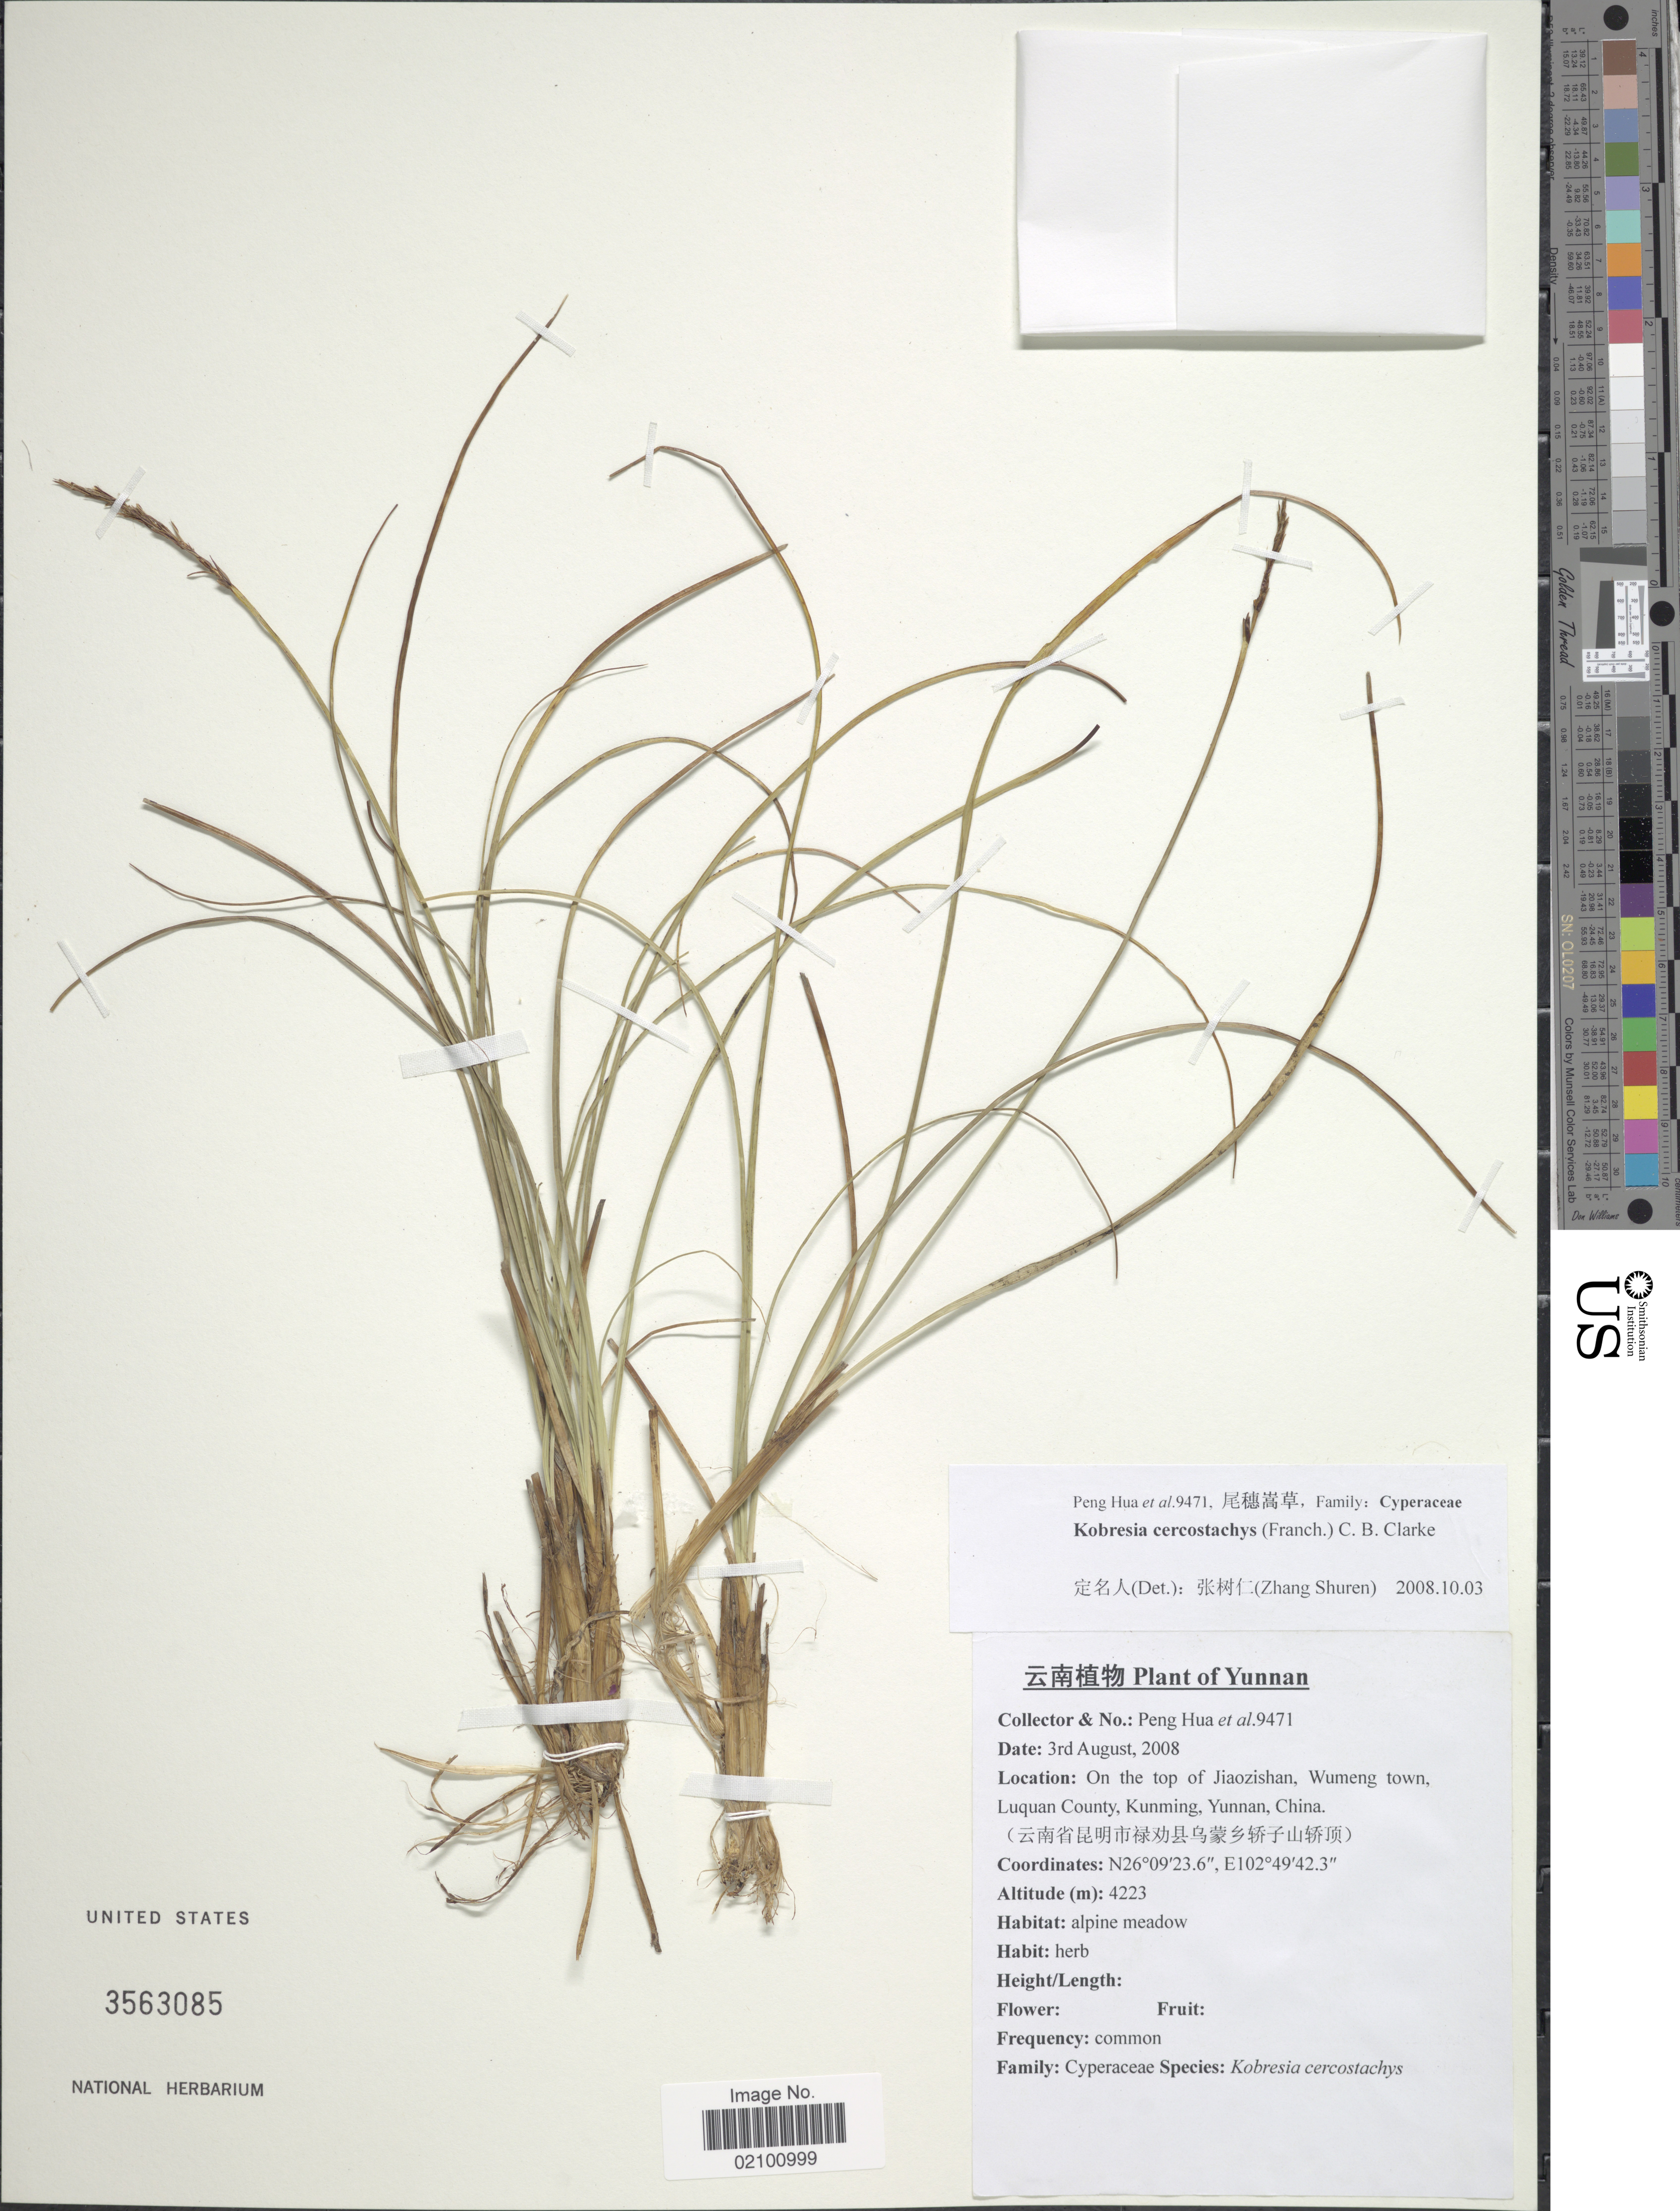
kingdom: Plantae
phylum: Tracheophyta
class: Liliopsida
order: Poales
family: Cyperaceae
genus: Carex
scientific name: Carex cercostachys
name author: Franch.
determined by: Strong, M. T., (US), Smithsonian Institution - National Museum of Natural History (UNITED STATES)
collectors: H. Peng & et al.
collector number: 9471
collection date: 2008-08-03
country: China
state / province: Yunnan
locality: On the top of Jiaozishan, Wumeng town, Luquan County, Kunming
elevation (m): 4223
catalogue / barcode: US 3563085